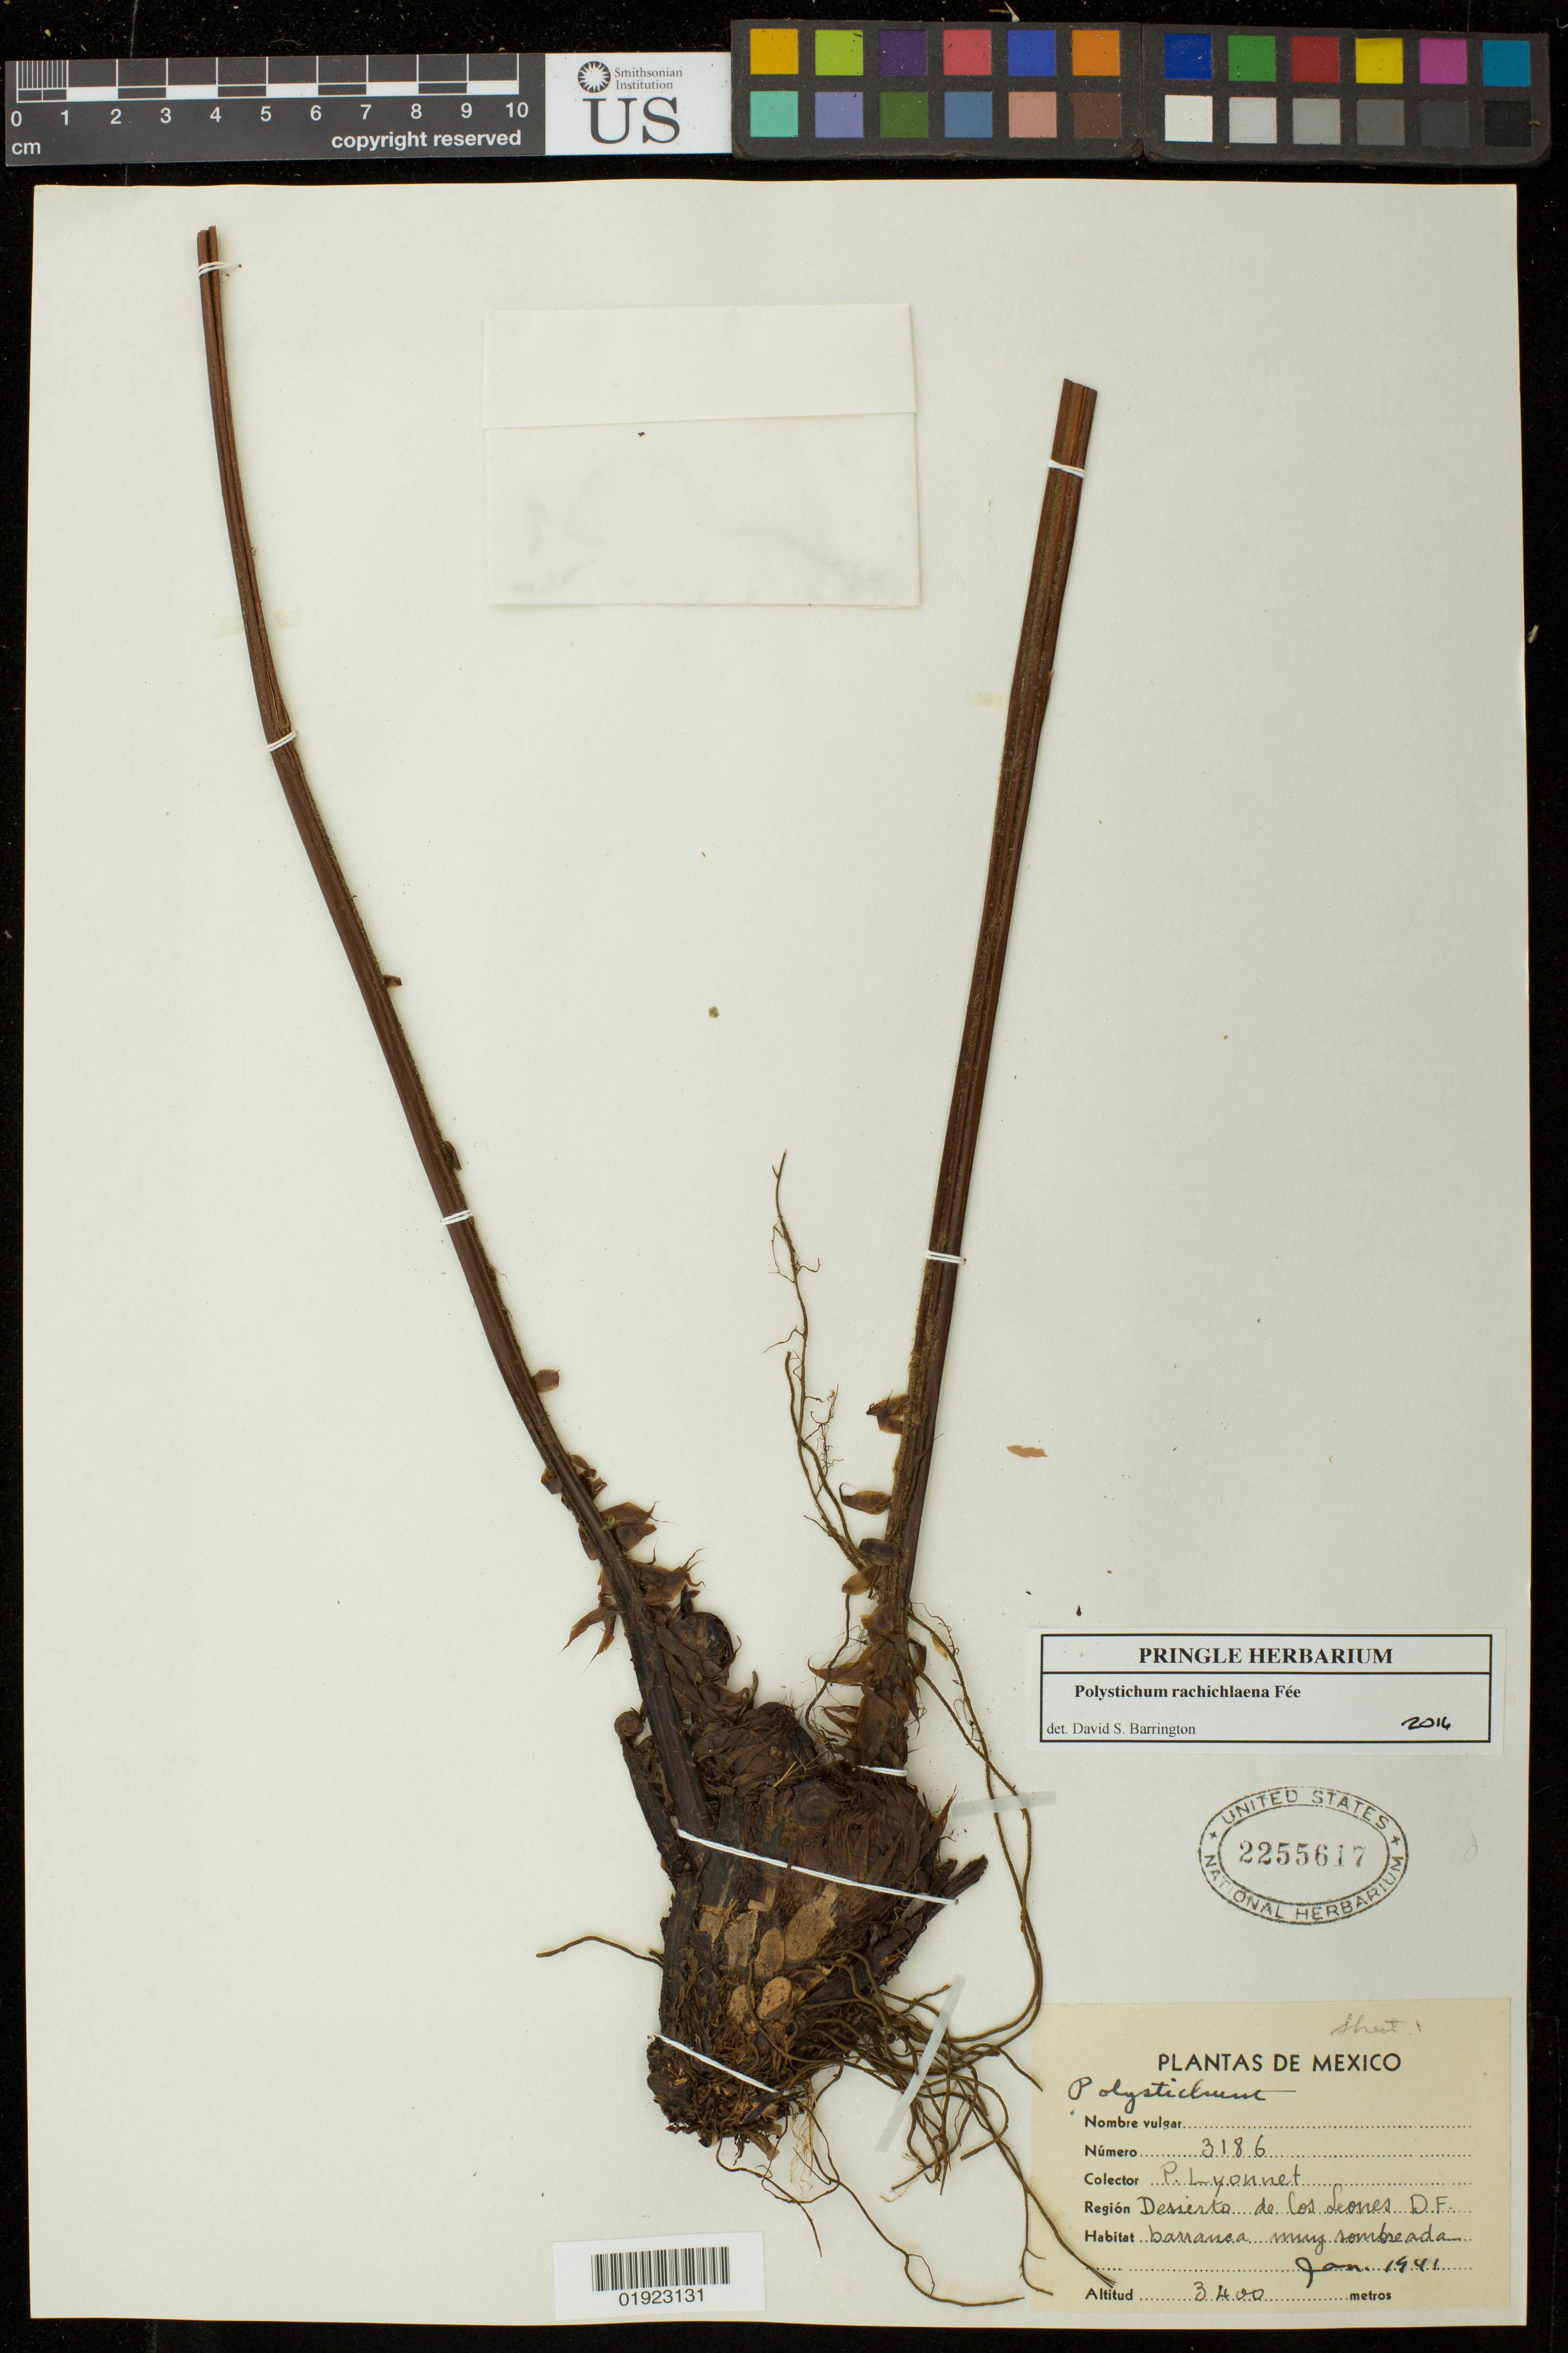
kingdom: Plantae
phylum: Tracheophyta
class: Polypodiopsida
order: Polypodiales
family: Dryopteridaceae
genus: Polystichum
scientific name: Polystichum rachichlaena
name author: Fée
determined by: Barrington, D. S., Curator (VT), University of Vermont (UNITED STATES)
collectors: P. Lyonnet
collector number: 3186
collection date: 1941-01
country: Mexico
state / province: Distrito Federal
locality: Desierto de los Leones.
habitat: Barranca muy sombreada.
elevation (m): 3400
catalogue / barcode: US 2255617